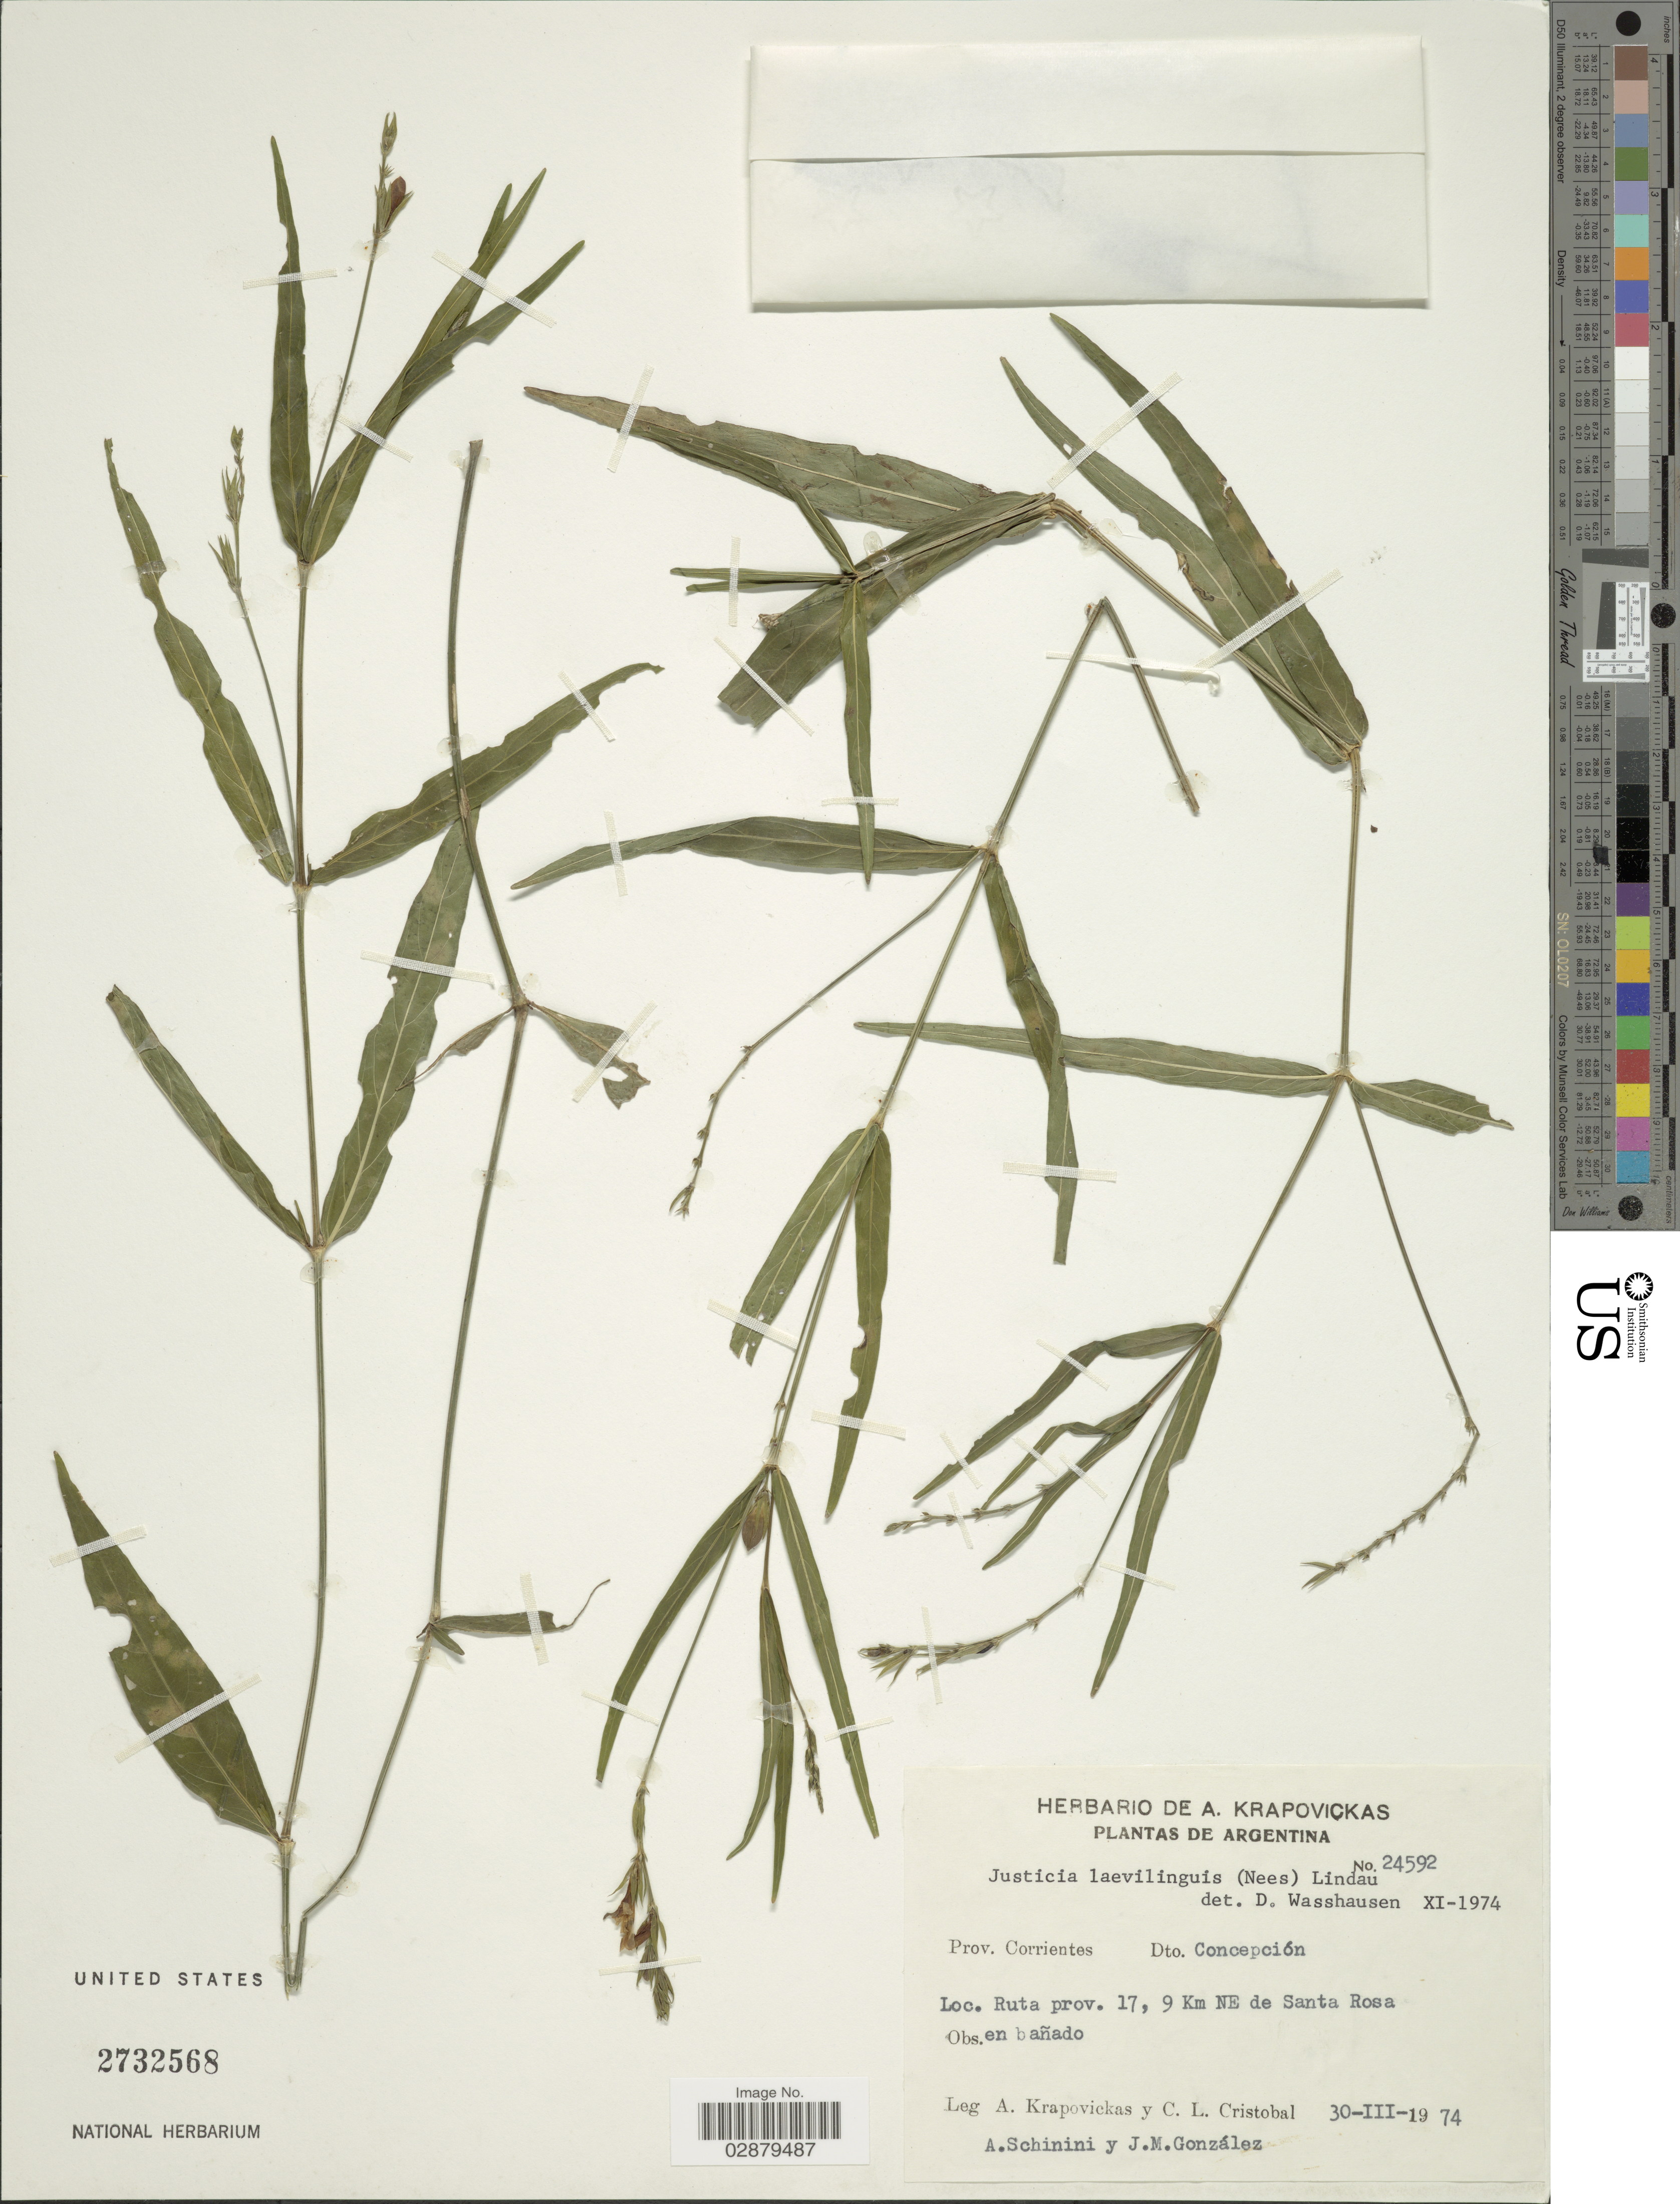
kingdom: Plantae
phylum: Tracheophyta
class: Magnoliopsida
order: Lamiales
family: Acanthaceae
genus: Justicia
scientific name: Justicia laevilinguis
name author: (Nees) Lindau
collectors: A. Krapovickas, C. Cristobal, A. Schinini & J. M. Gonzalez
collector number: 24592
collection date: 1974-03-30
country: Argentina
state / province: Corrientes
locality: Dto. Concepción. Ruta prov. 17, 9 Km NE de Santa Rosa en bañado.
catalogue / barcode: US 2732568